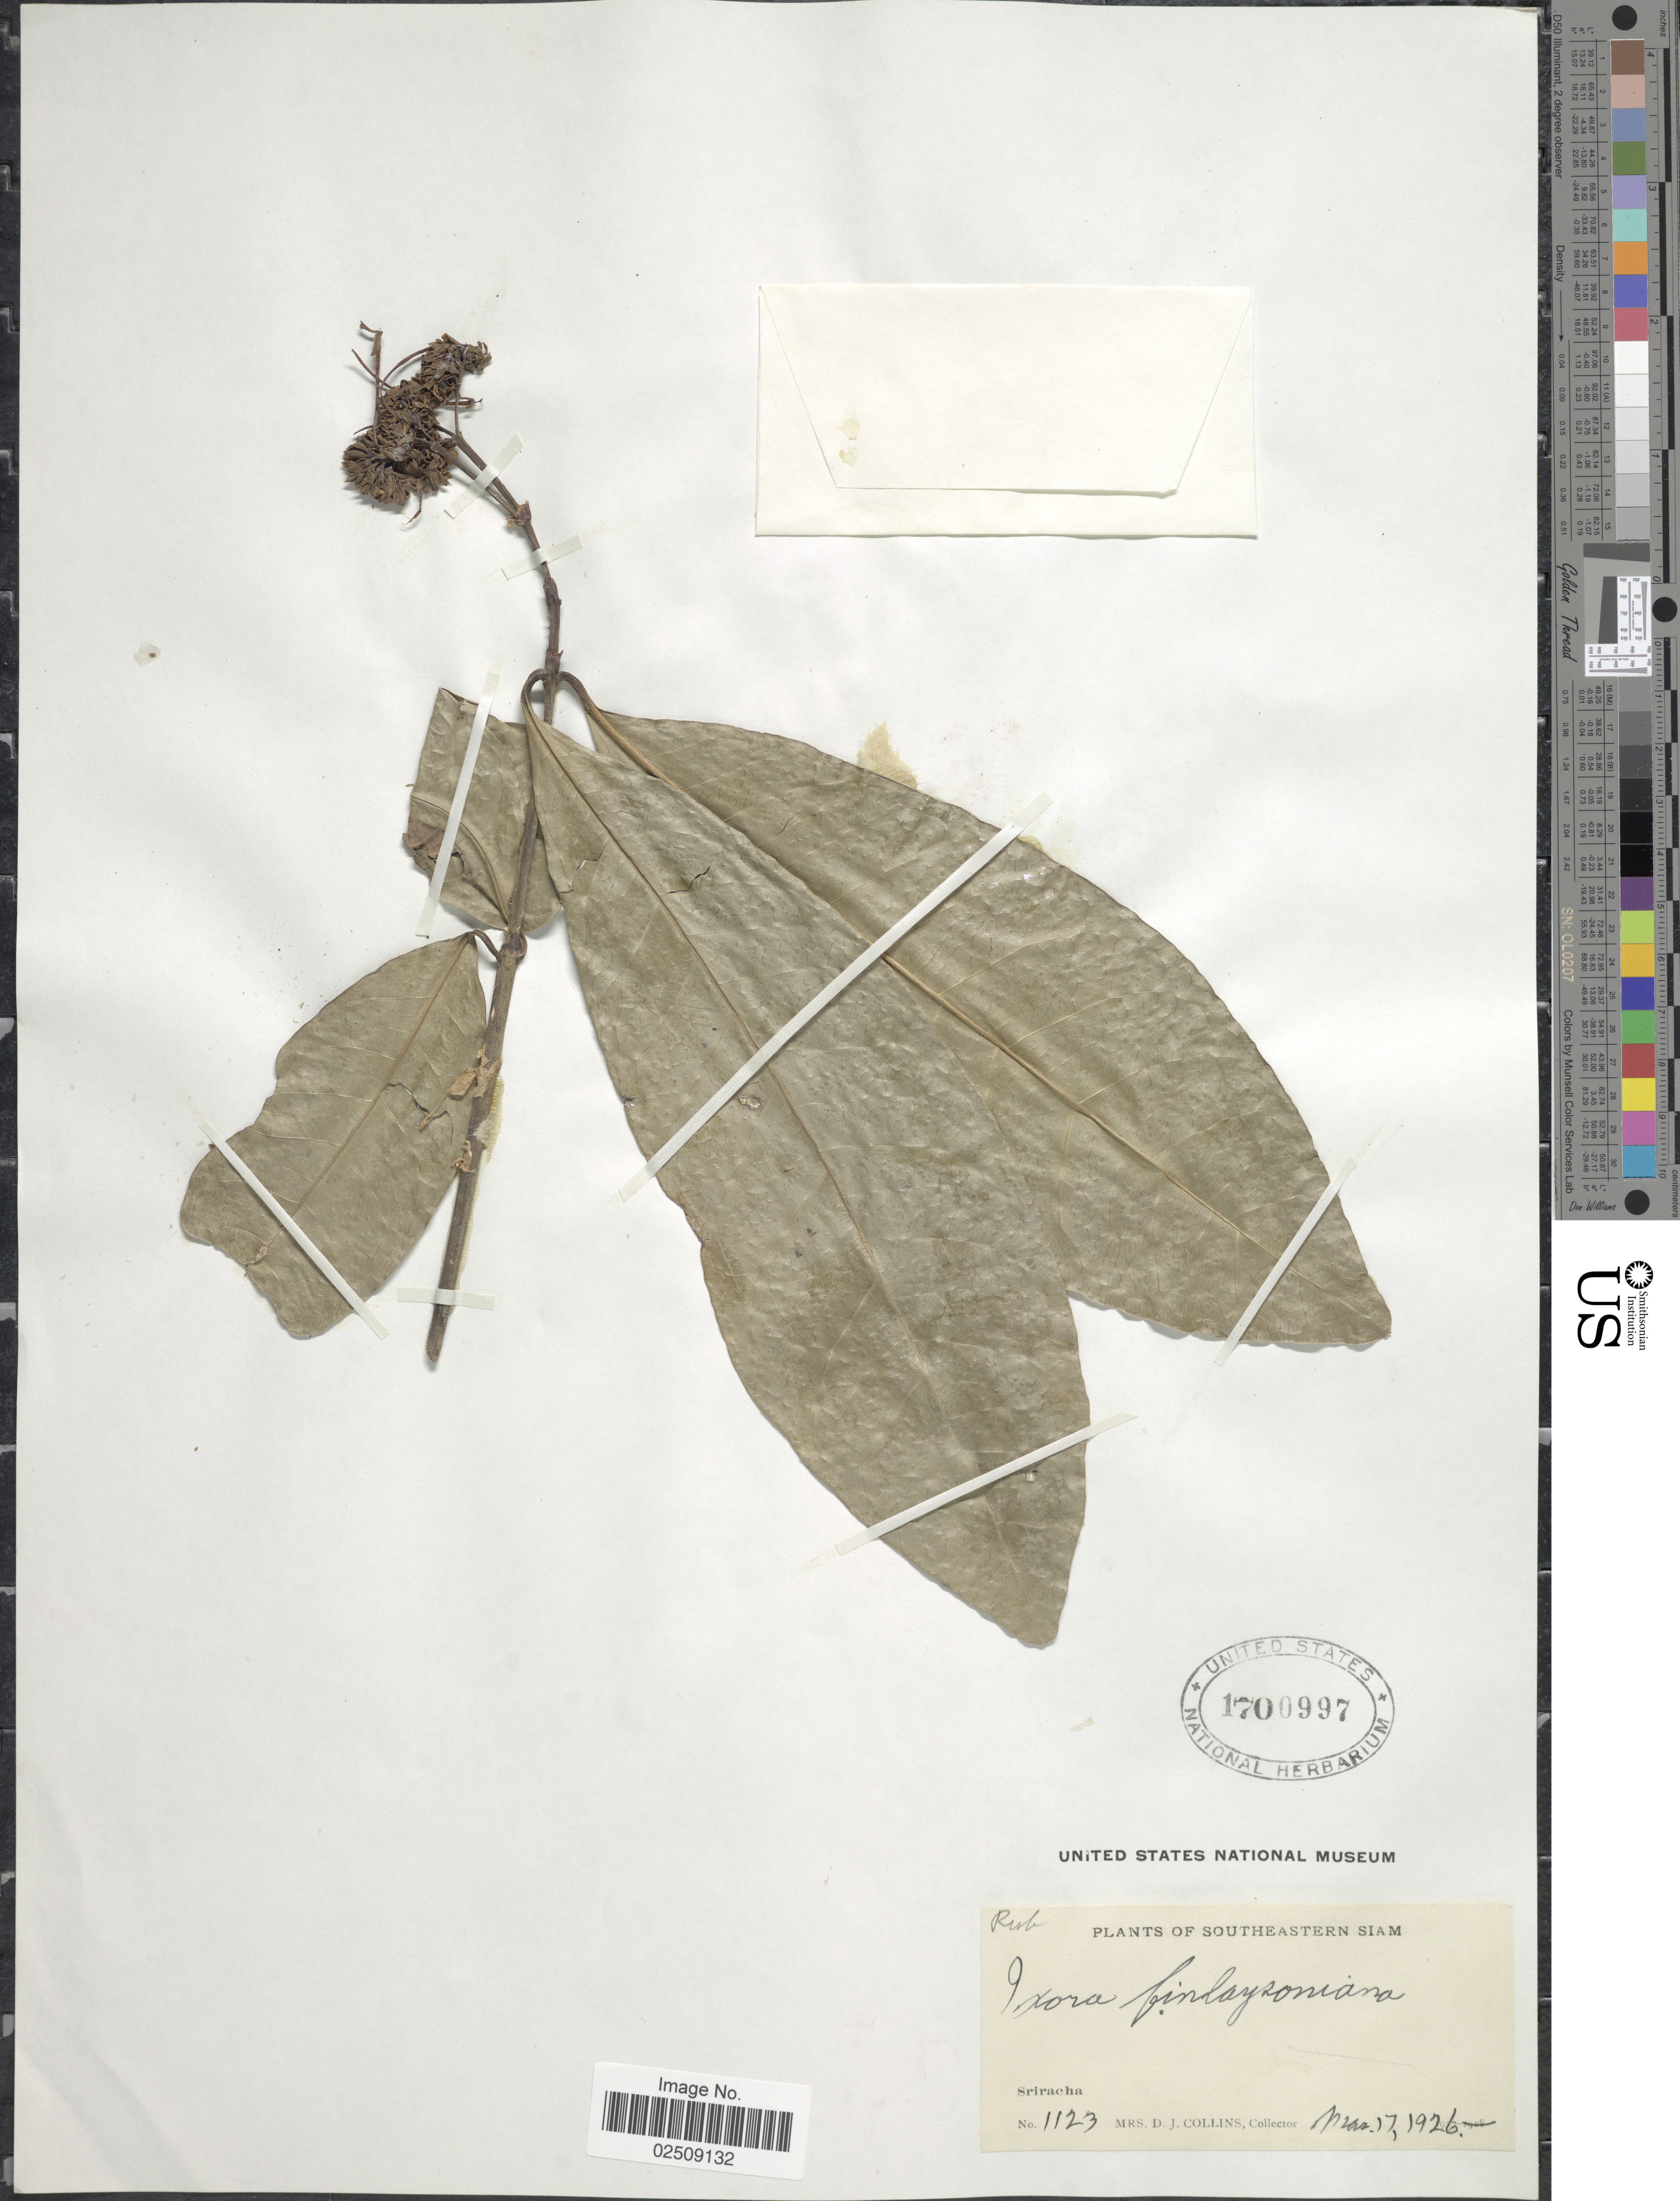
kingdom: Plantae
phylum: Tracheophyta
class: Magnoliopsida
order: Gentianales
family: Rubiaceae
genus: Ixora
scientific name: Ixora finlaysoniana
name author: Wall. ex G. Don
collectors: Mrs. D. J. Collins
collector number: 1123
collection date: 1926-03-17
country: Thailand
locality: Southeastern Siam, Sriracha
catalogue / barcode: US 1700997